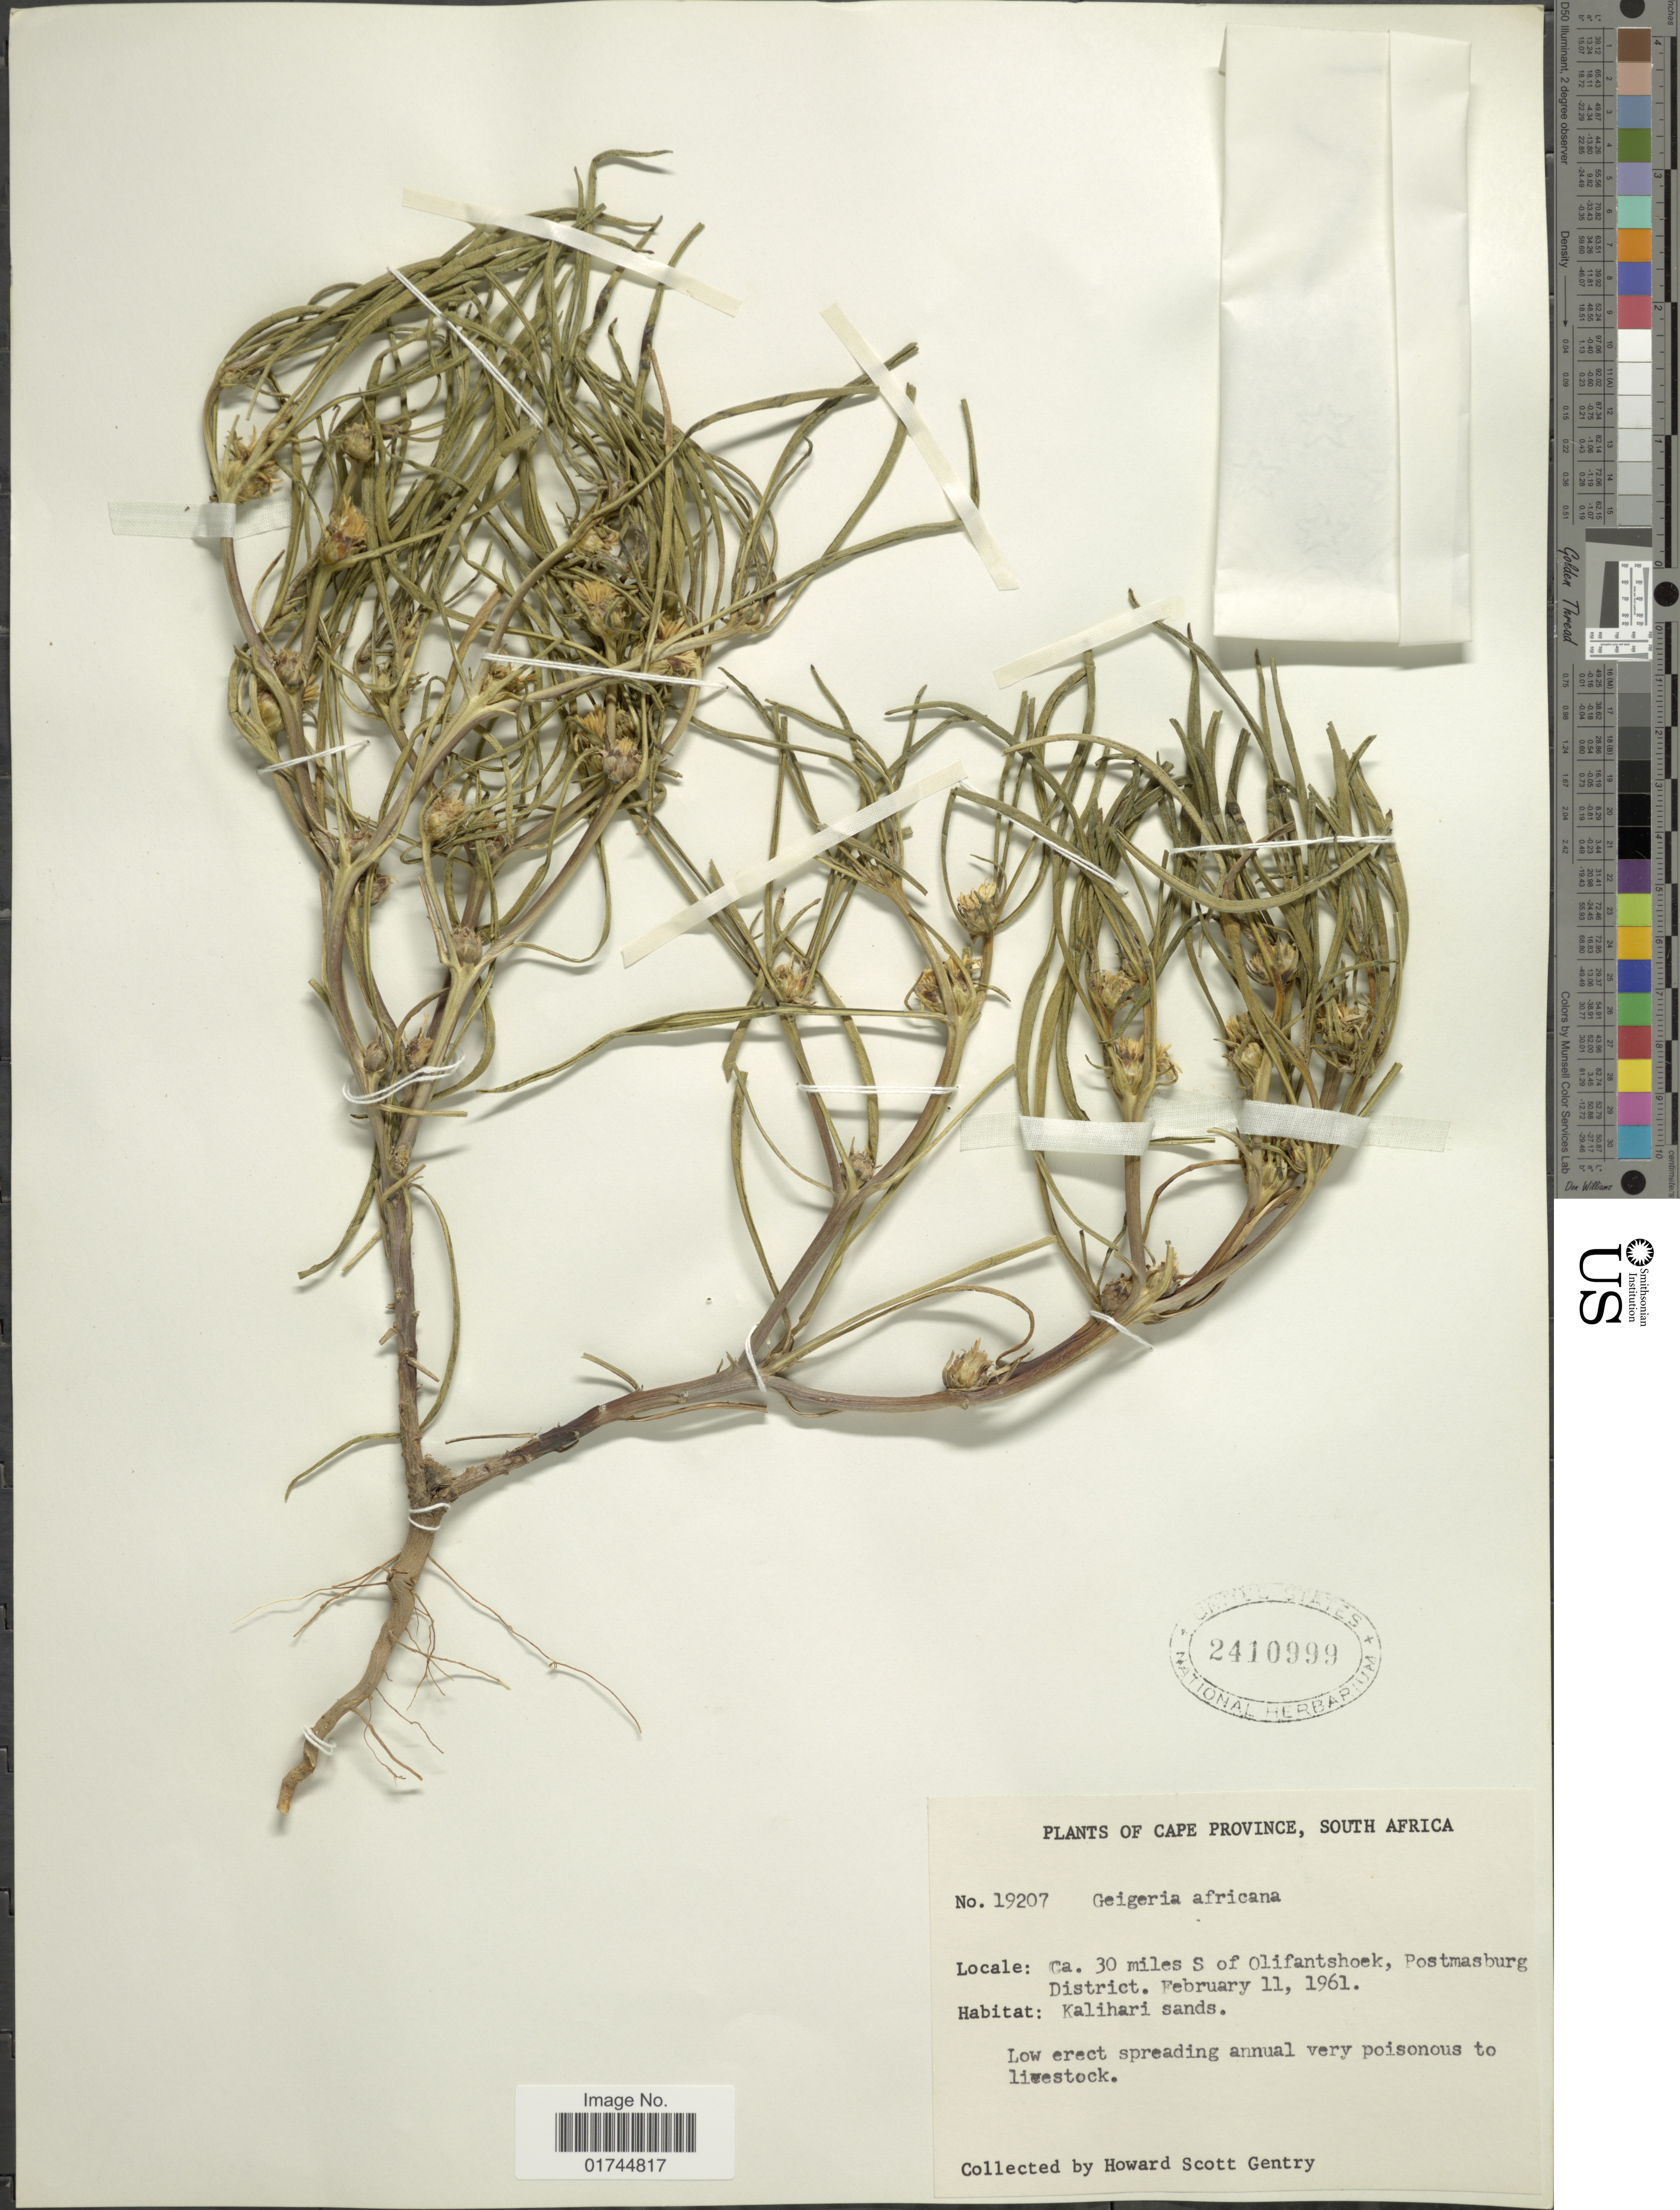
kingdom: Plantae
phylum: Tracheophyta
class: Magnoliopsida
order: Asterales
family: Asteraceae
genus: Geigeria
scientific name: Geigeria africana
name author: Griess.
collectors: H. S. Gentry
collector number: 19207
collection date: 1961-02-11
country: South Africa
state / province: Northern Cape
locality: Ca. 30 miles s of Olifantshoek, Postmasburg District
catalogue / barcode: US 2410999